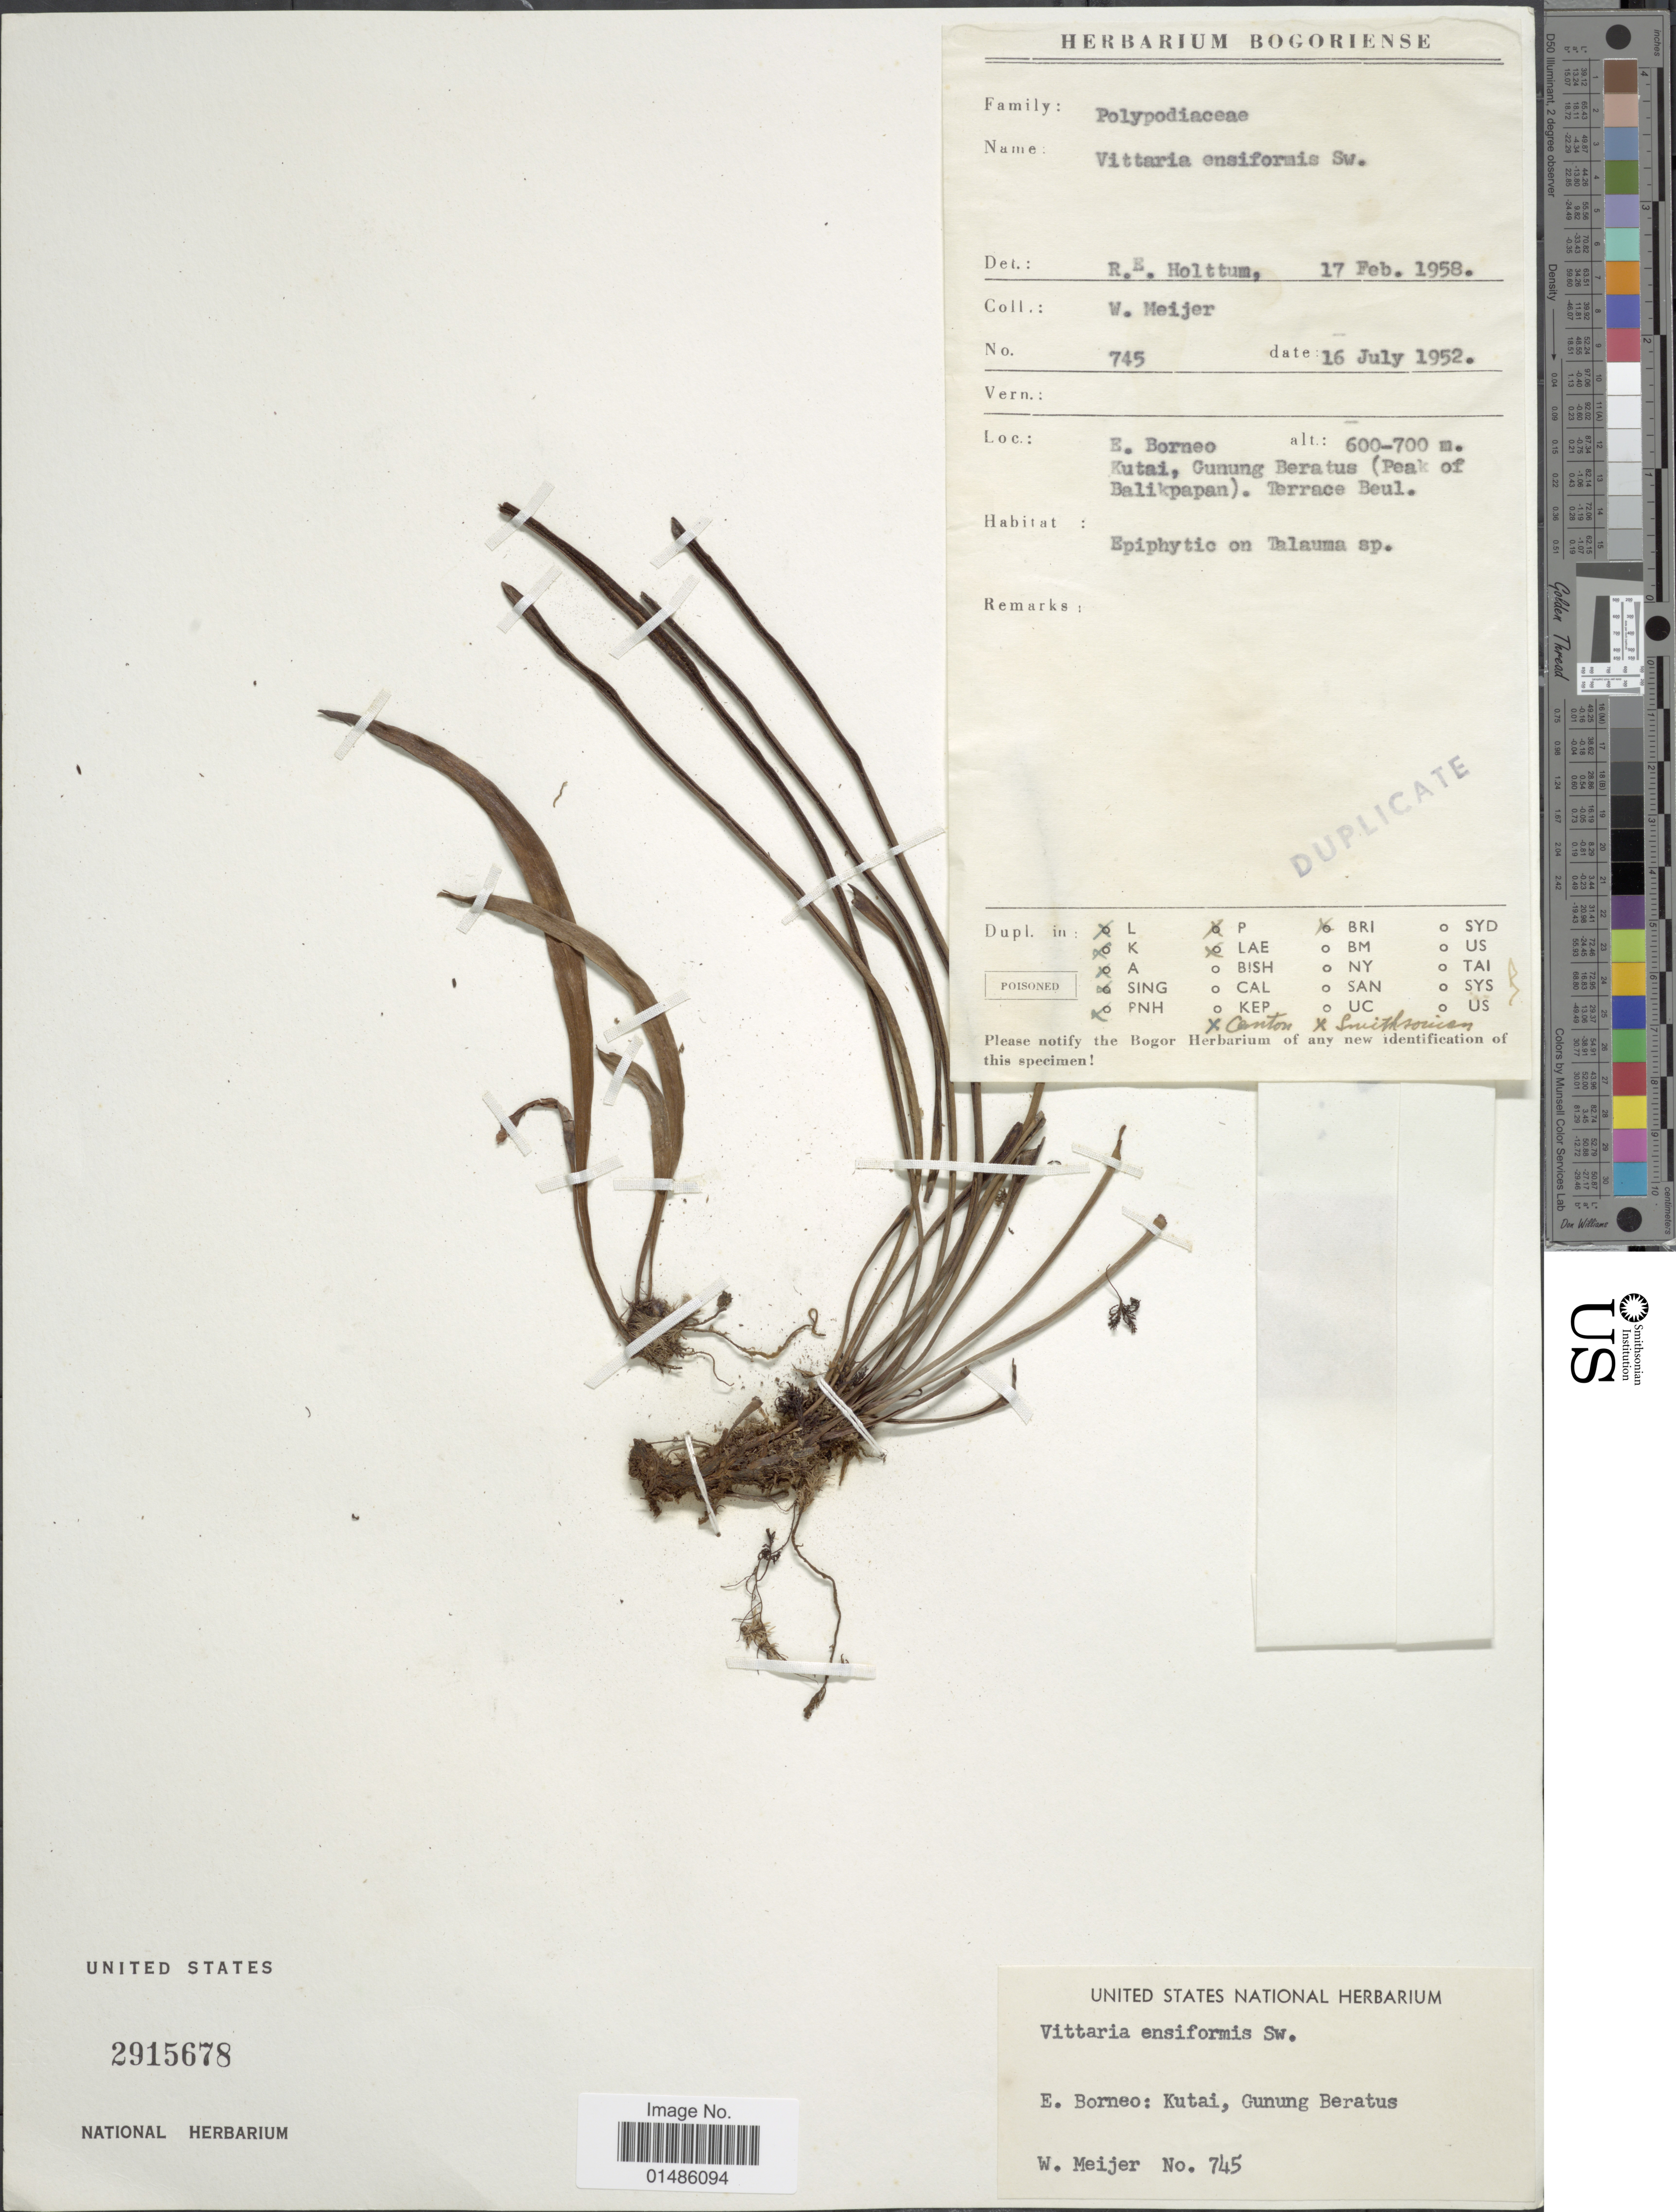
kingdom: Plantae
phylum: Tracheophyta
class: Polypodiopsida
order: Polypodiales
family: Pteridaceae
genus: Haplopteris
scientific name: Haplopteris ensiformis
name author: (Sw.) E.H. Crane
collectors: W. Meijer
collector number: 745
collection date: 1952-07-16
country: Indonesia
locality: E. Borneo. Kutai, Gunung Beratus (Peak of Balikpapan). Terrace Beul.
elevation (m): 600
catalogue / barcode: US 2915678